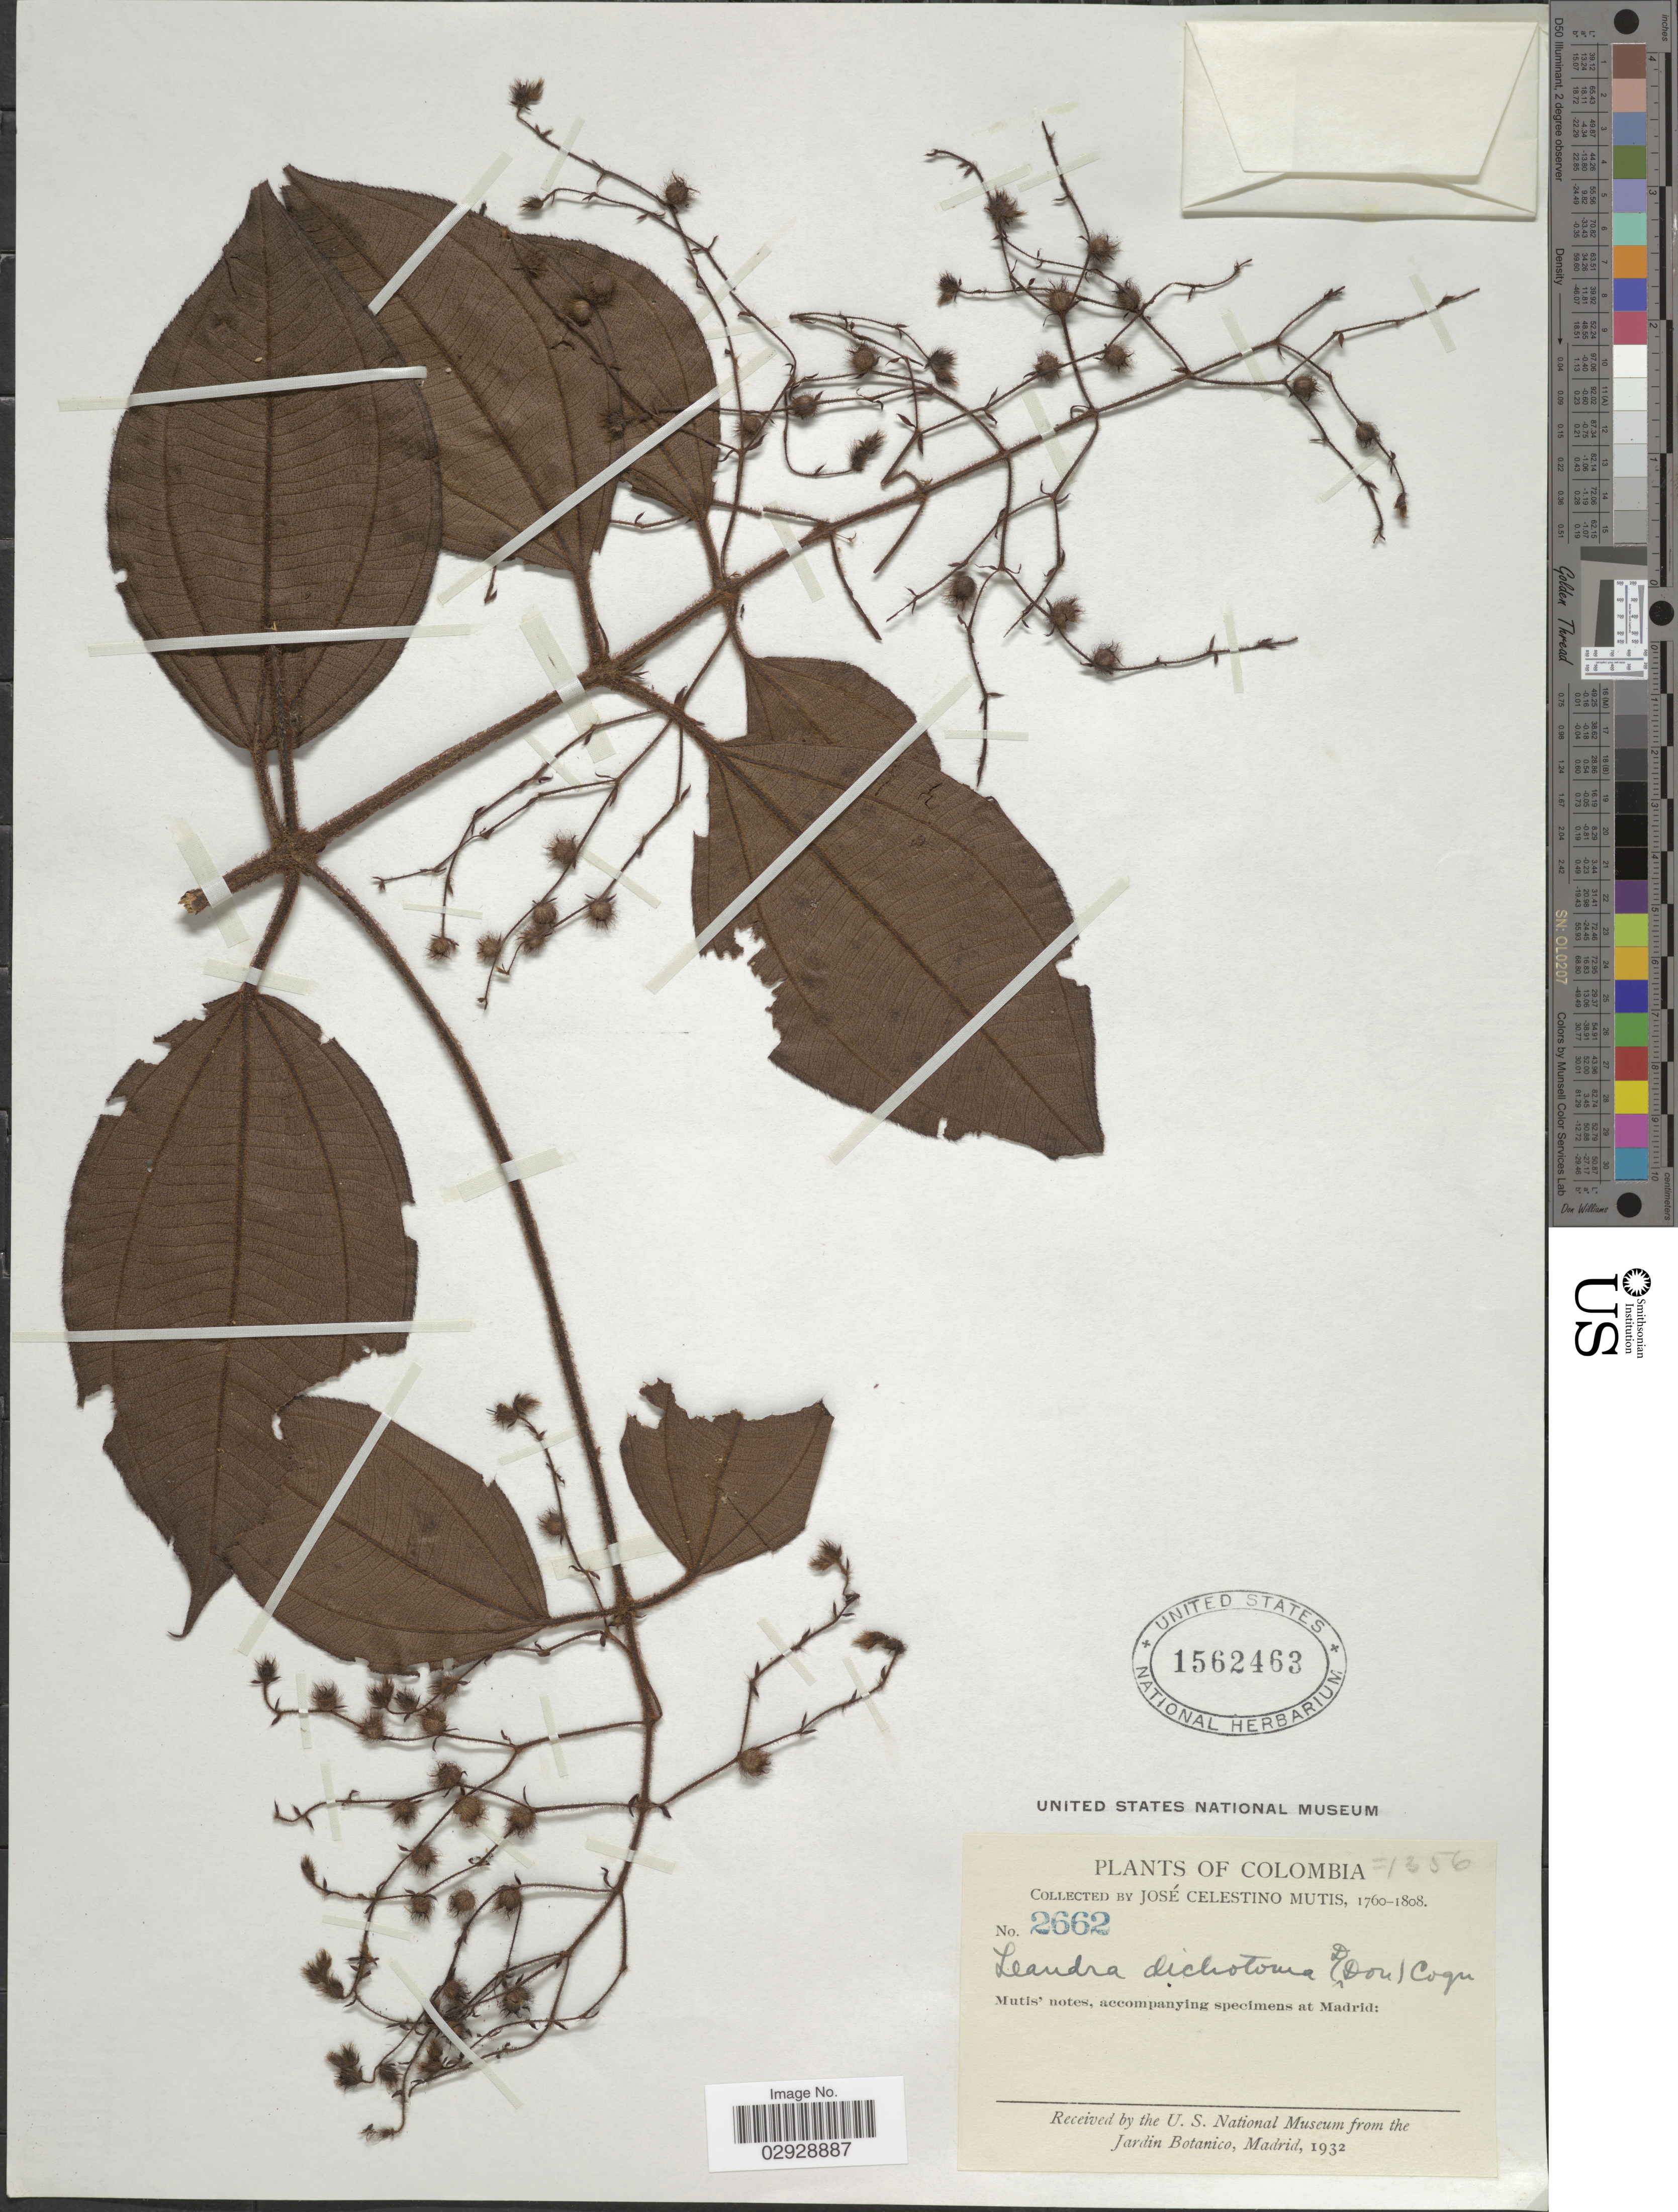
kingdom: Plantae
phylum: Tracheophyta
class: Magnoliopsida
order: Myrtales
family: Melastomataceae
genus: Leandra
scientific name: Leandra dichotoma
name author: (D. Don) Cogn.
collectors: J. C. B. Mutis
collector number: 2662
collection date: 1760/1808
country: Colombia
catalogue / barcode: US 1562463